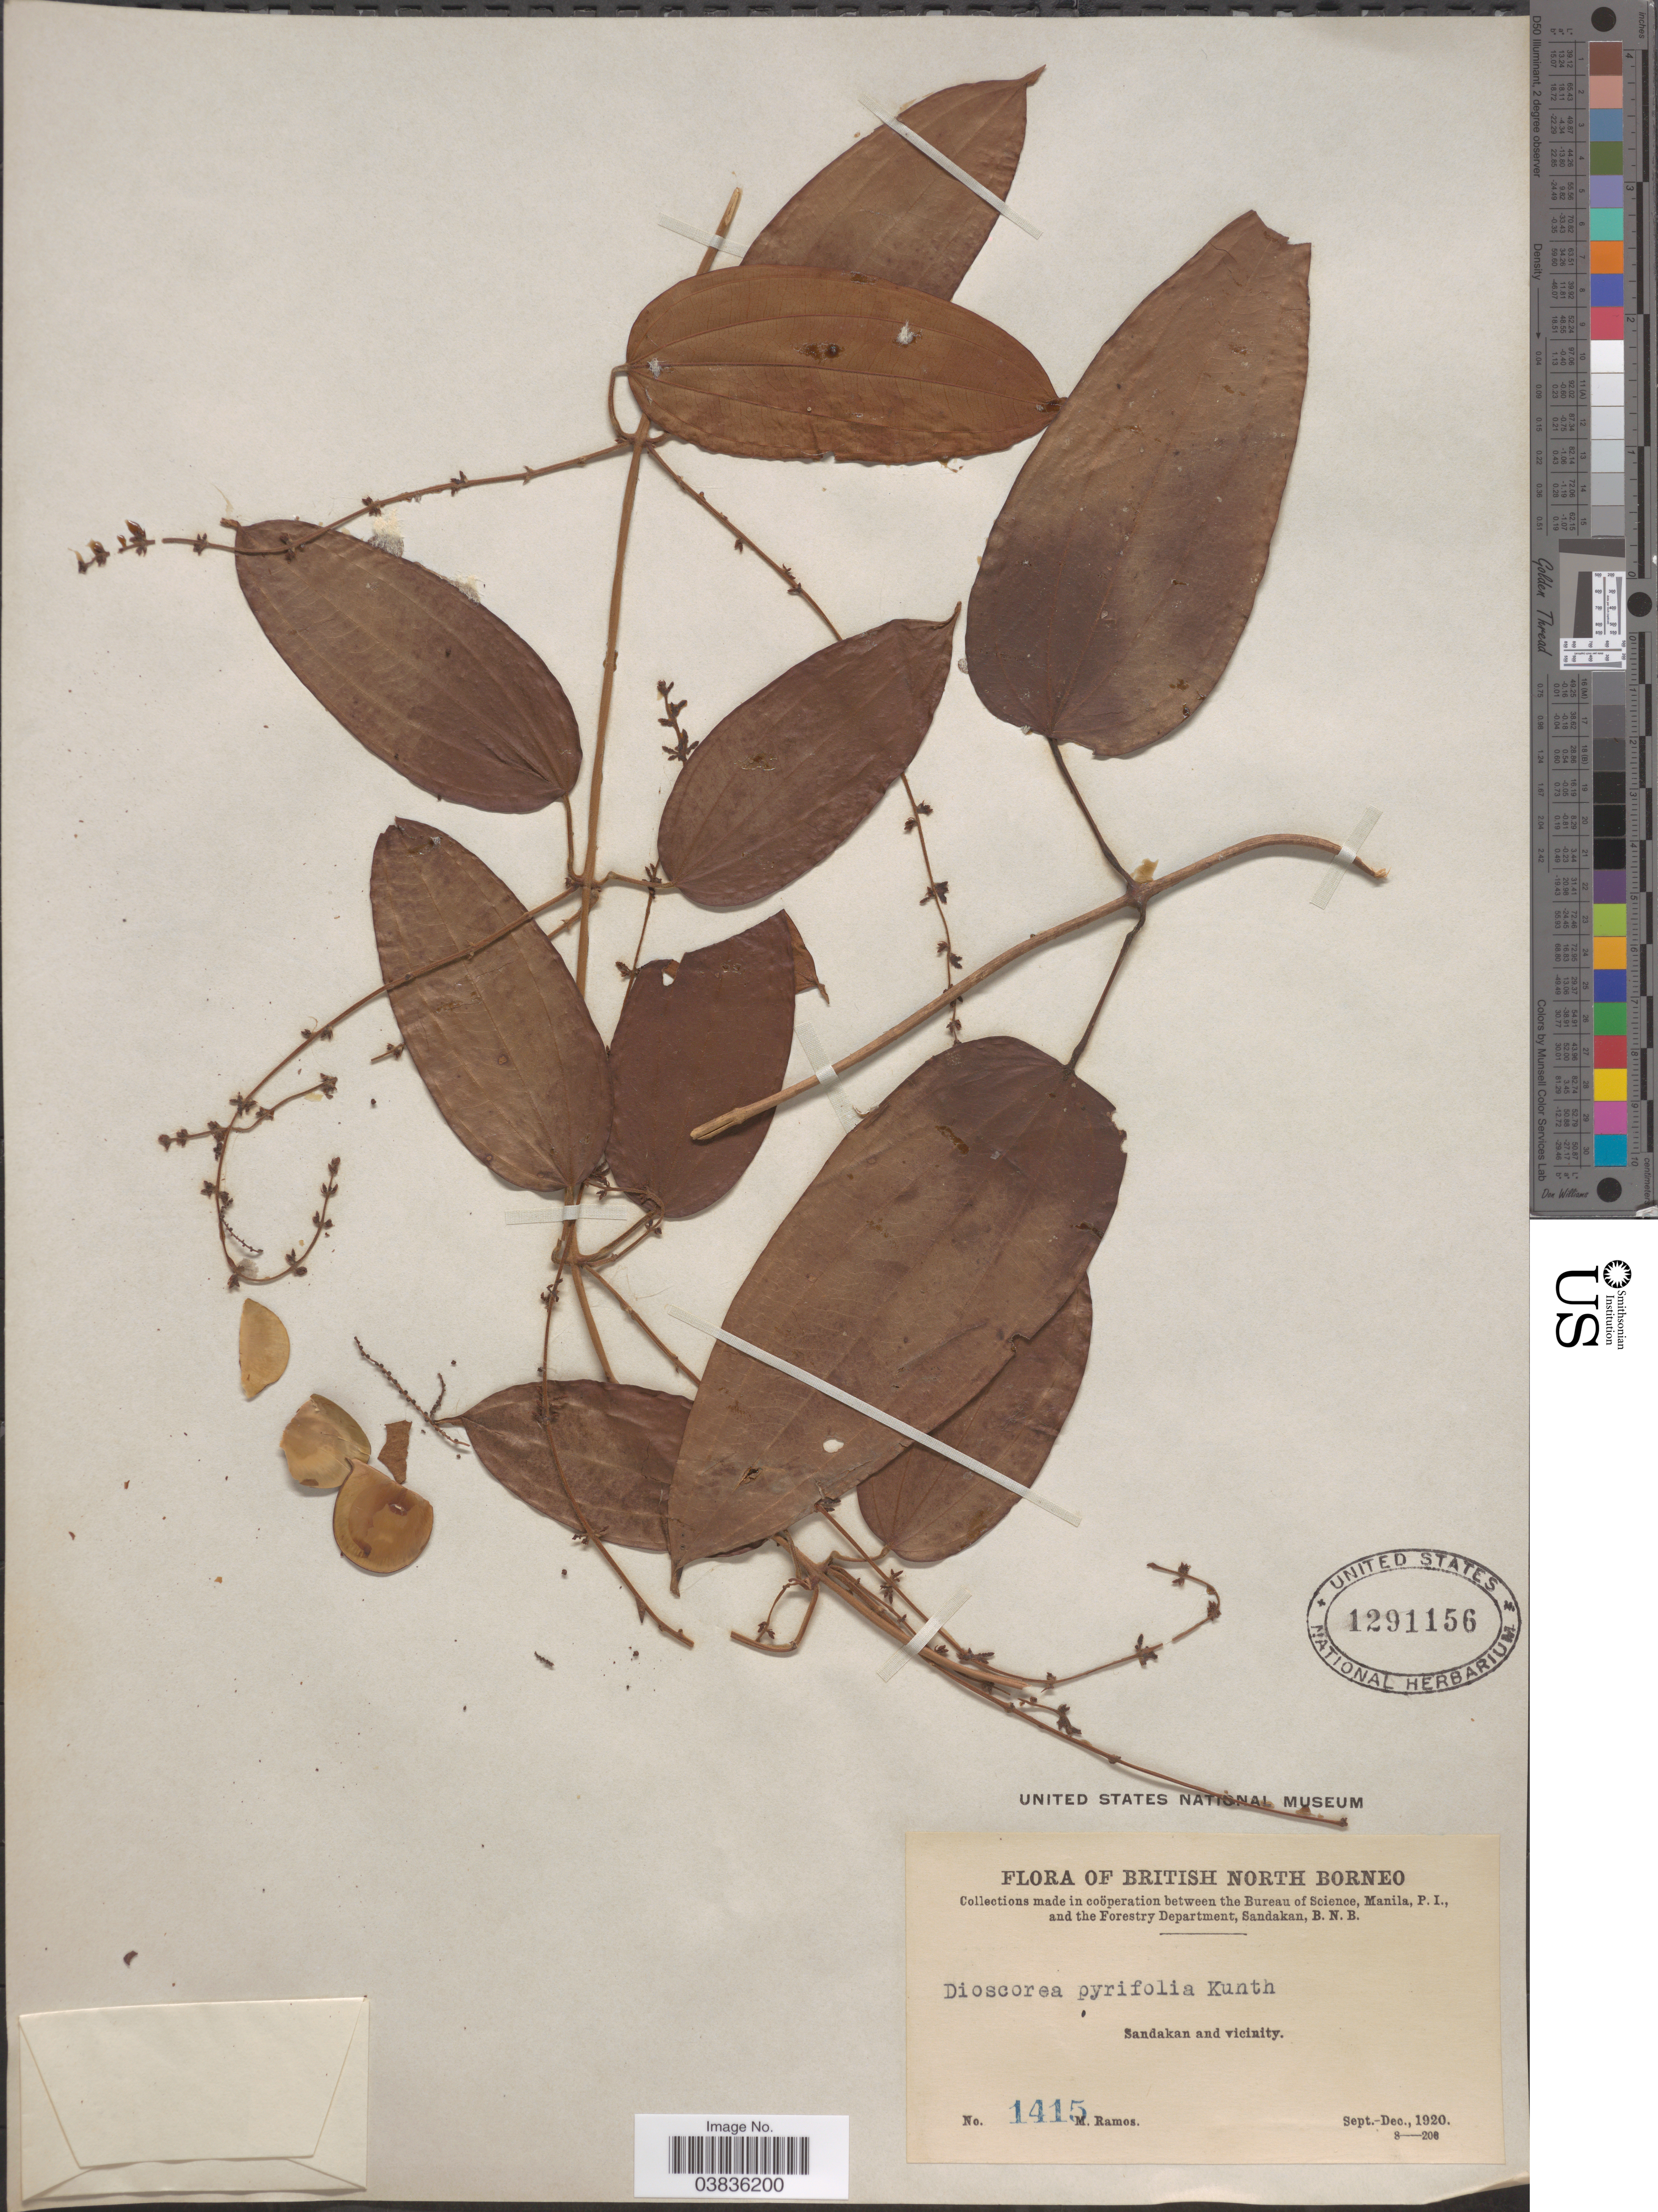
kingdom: Plantae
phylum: Tracheophyta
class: Liliopsida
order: Dioscoreales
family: Dioscoreaceae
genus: Dioscorea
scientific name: Dioscorea pyrifolia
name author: Kunth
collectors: M. Ramos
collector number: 1415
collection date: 1920-09/1920-12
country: Malaysia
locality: British North Borneo. Sandakan and vicinity.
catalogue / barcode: US 1291156